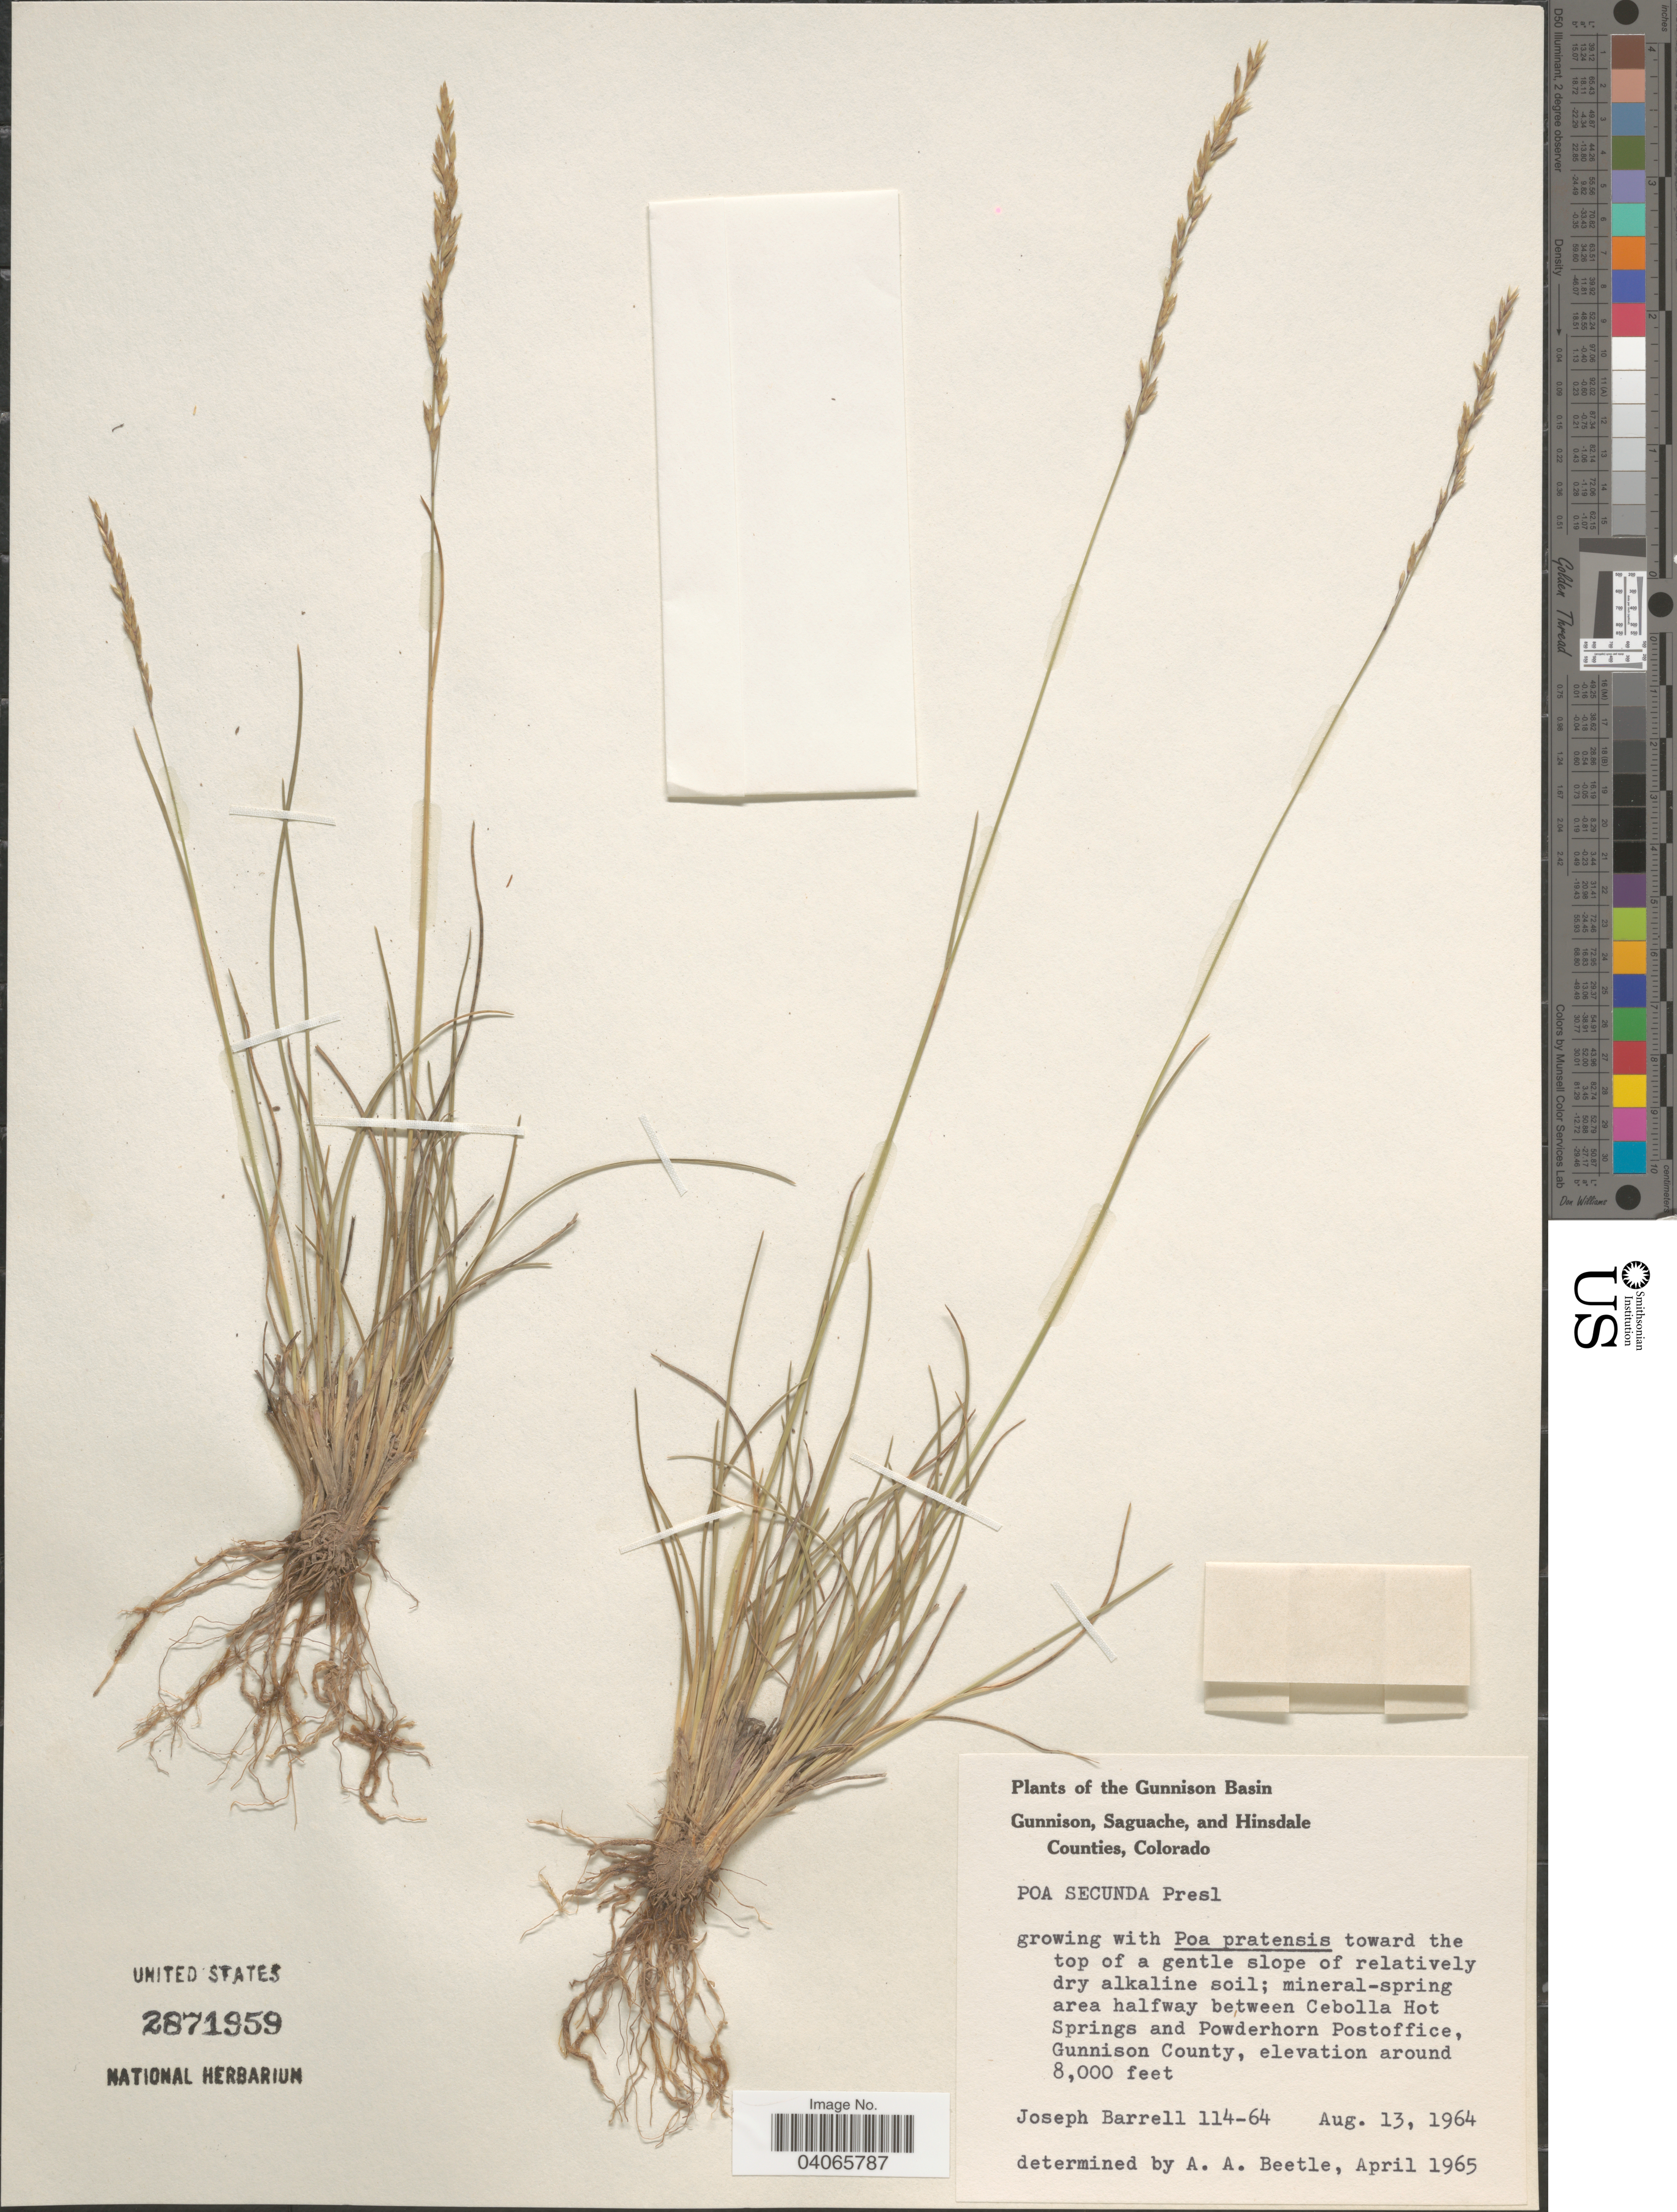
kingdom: Plantae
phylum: Tracheophyta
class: Liliopsida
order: Poales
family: Poaceae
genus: Poa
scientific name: Poa secunda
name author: J. Presl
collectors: J. Barrell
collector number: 114-64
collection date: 1964-08-13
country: United States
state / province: Colorado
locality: Gunnison Basin. Mineral-spring area halfway between Cebolla Hot Springs and Powderhorn Postoffice, Gunnison County.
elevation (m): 2438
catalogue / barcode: US 2871959